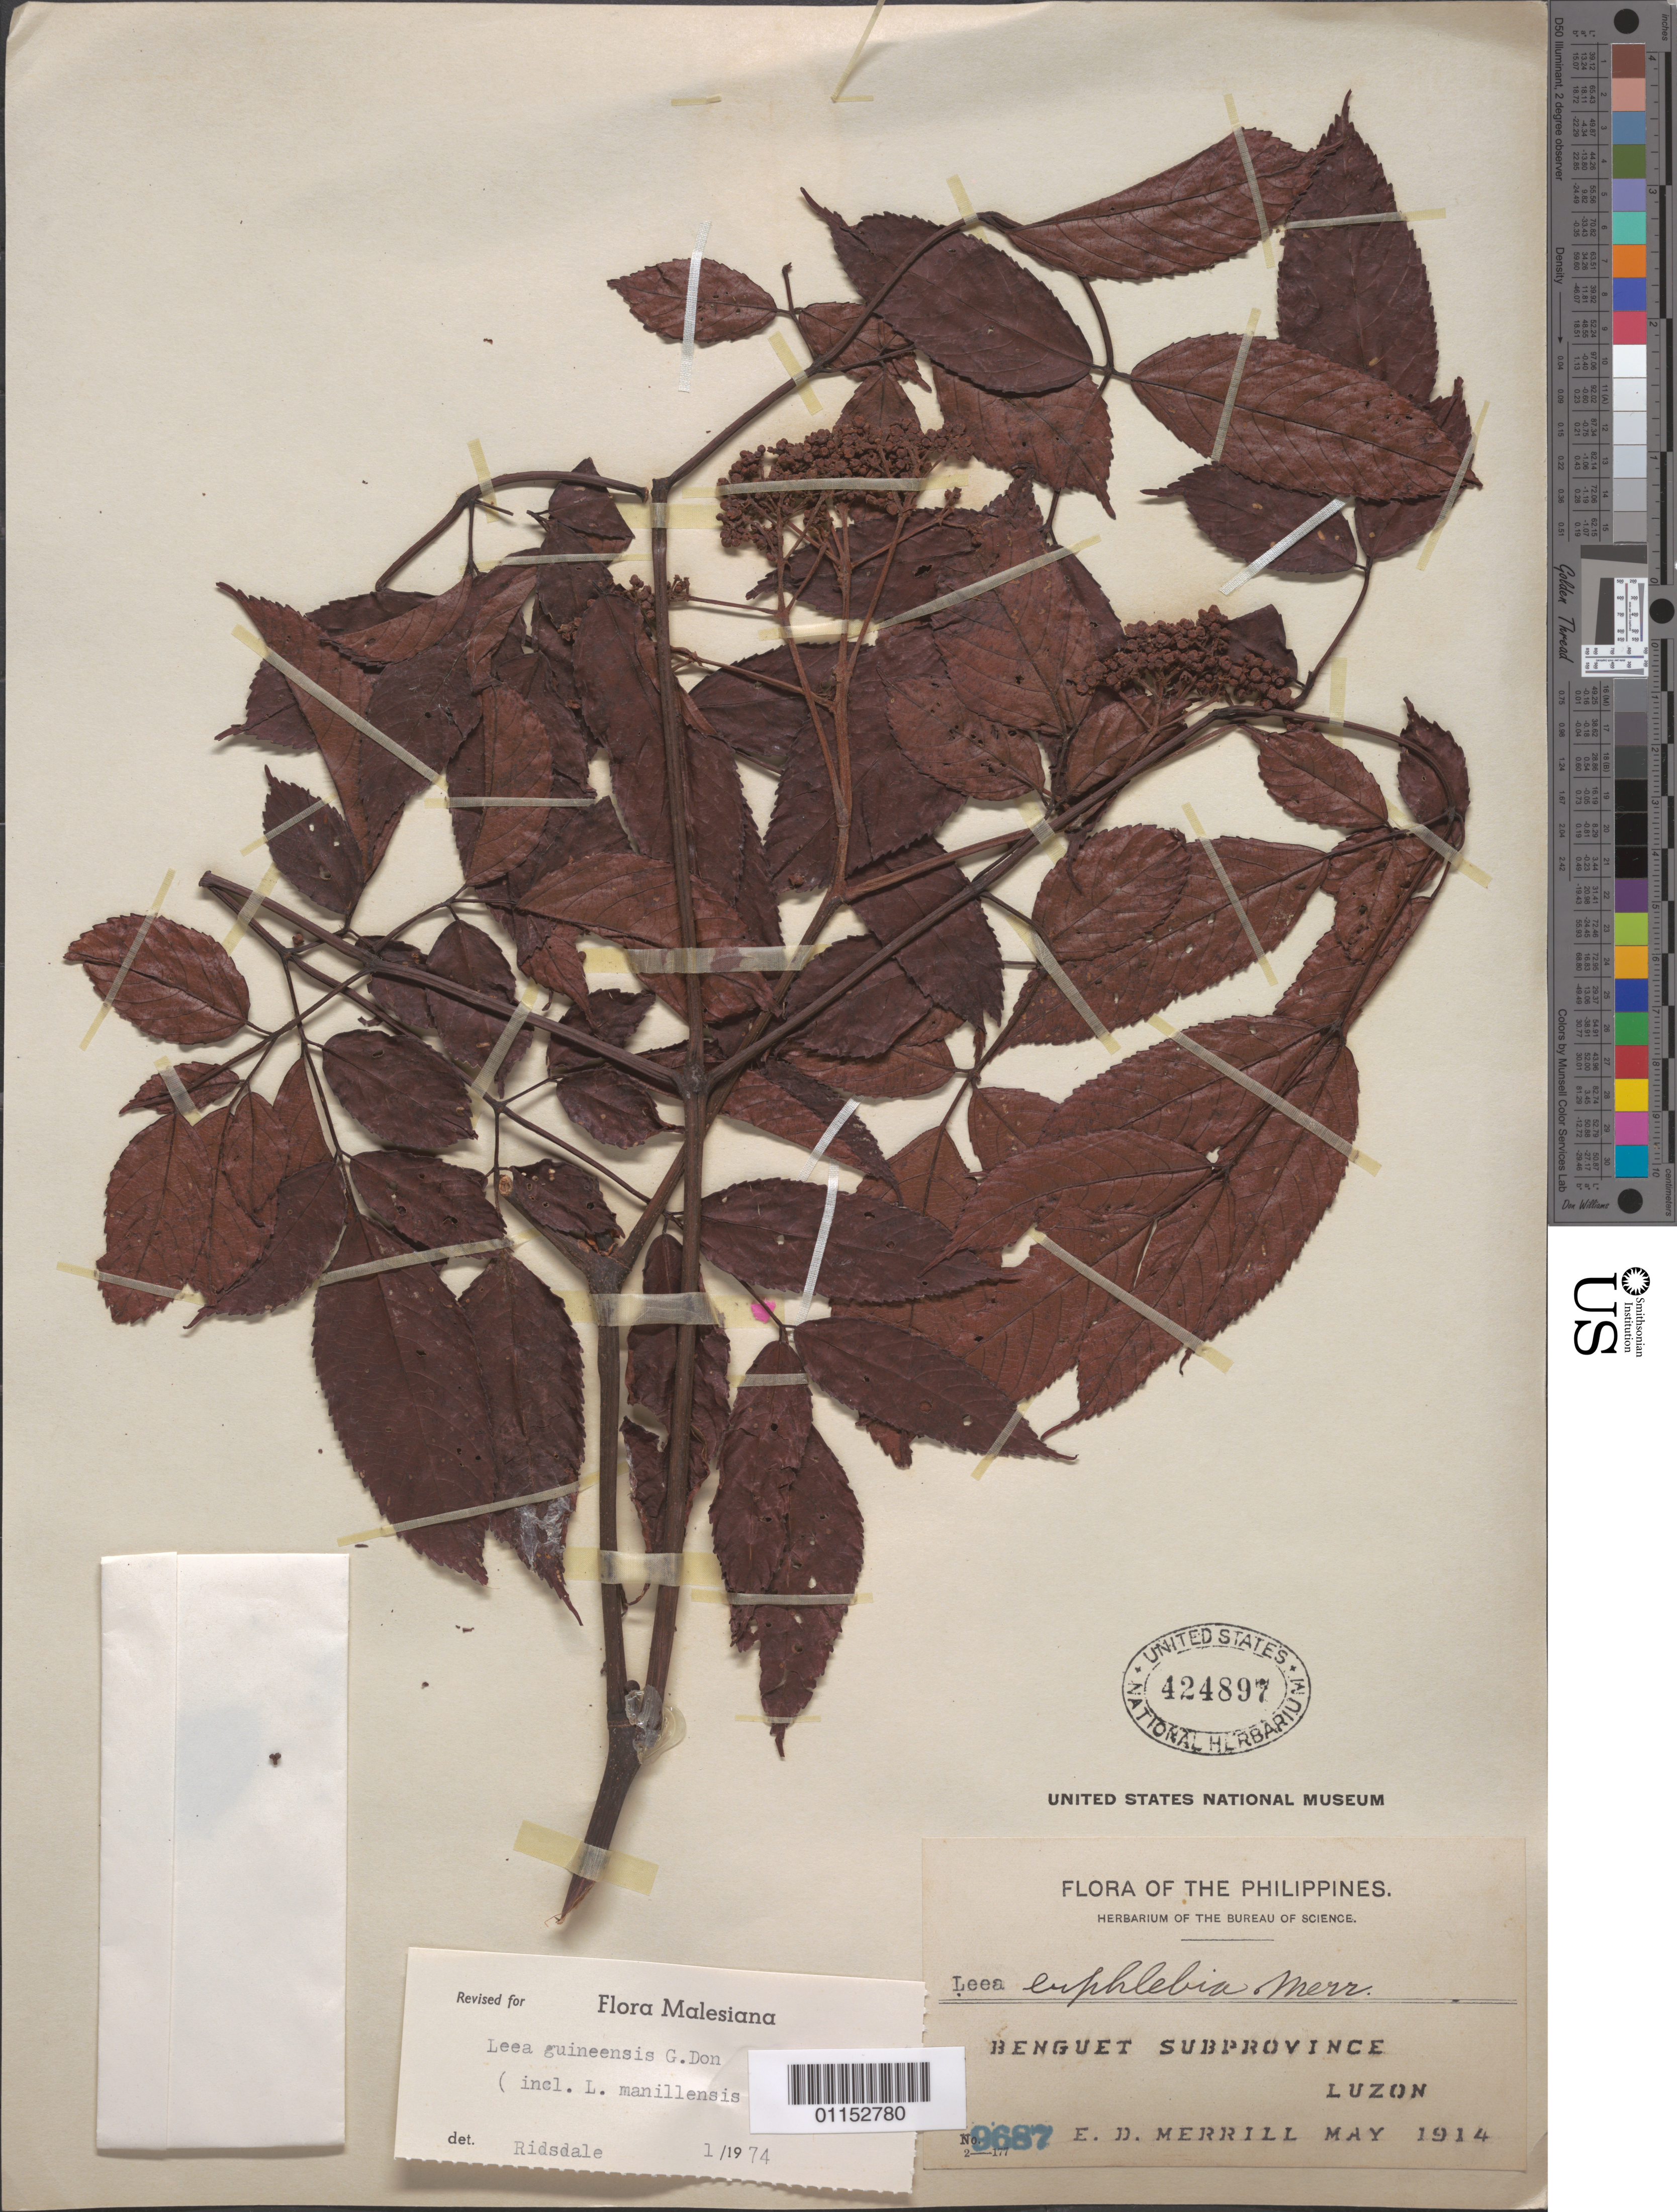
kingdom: Plantae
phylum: Tracheophyta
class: Magnoliopsida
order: Vitales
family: Vitaceae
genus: Leea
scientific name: Leea guineensis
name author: G. Don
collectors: E. D. Merrill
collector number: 9687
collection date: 1914-05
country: Philippines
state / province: Cordillera (Administrative Region)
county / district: Benguet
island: Luzon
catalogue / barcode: US 424897